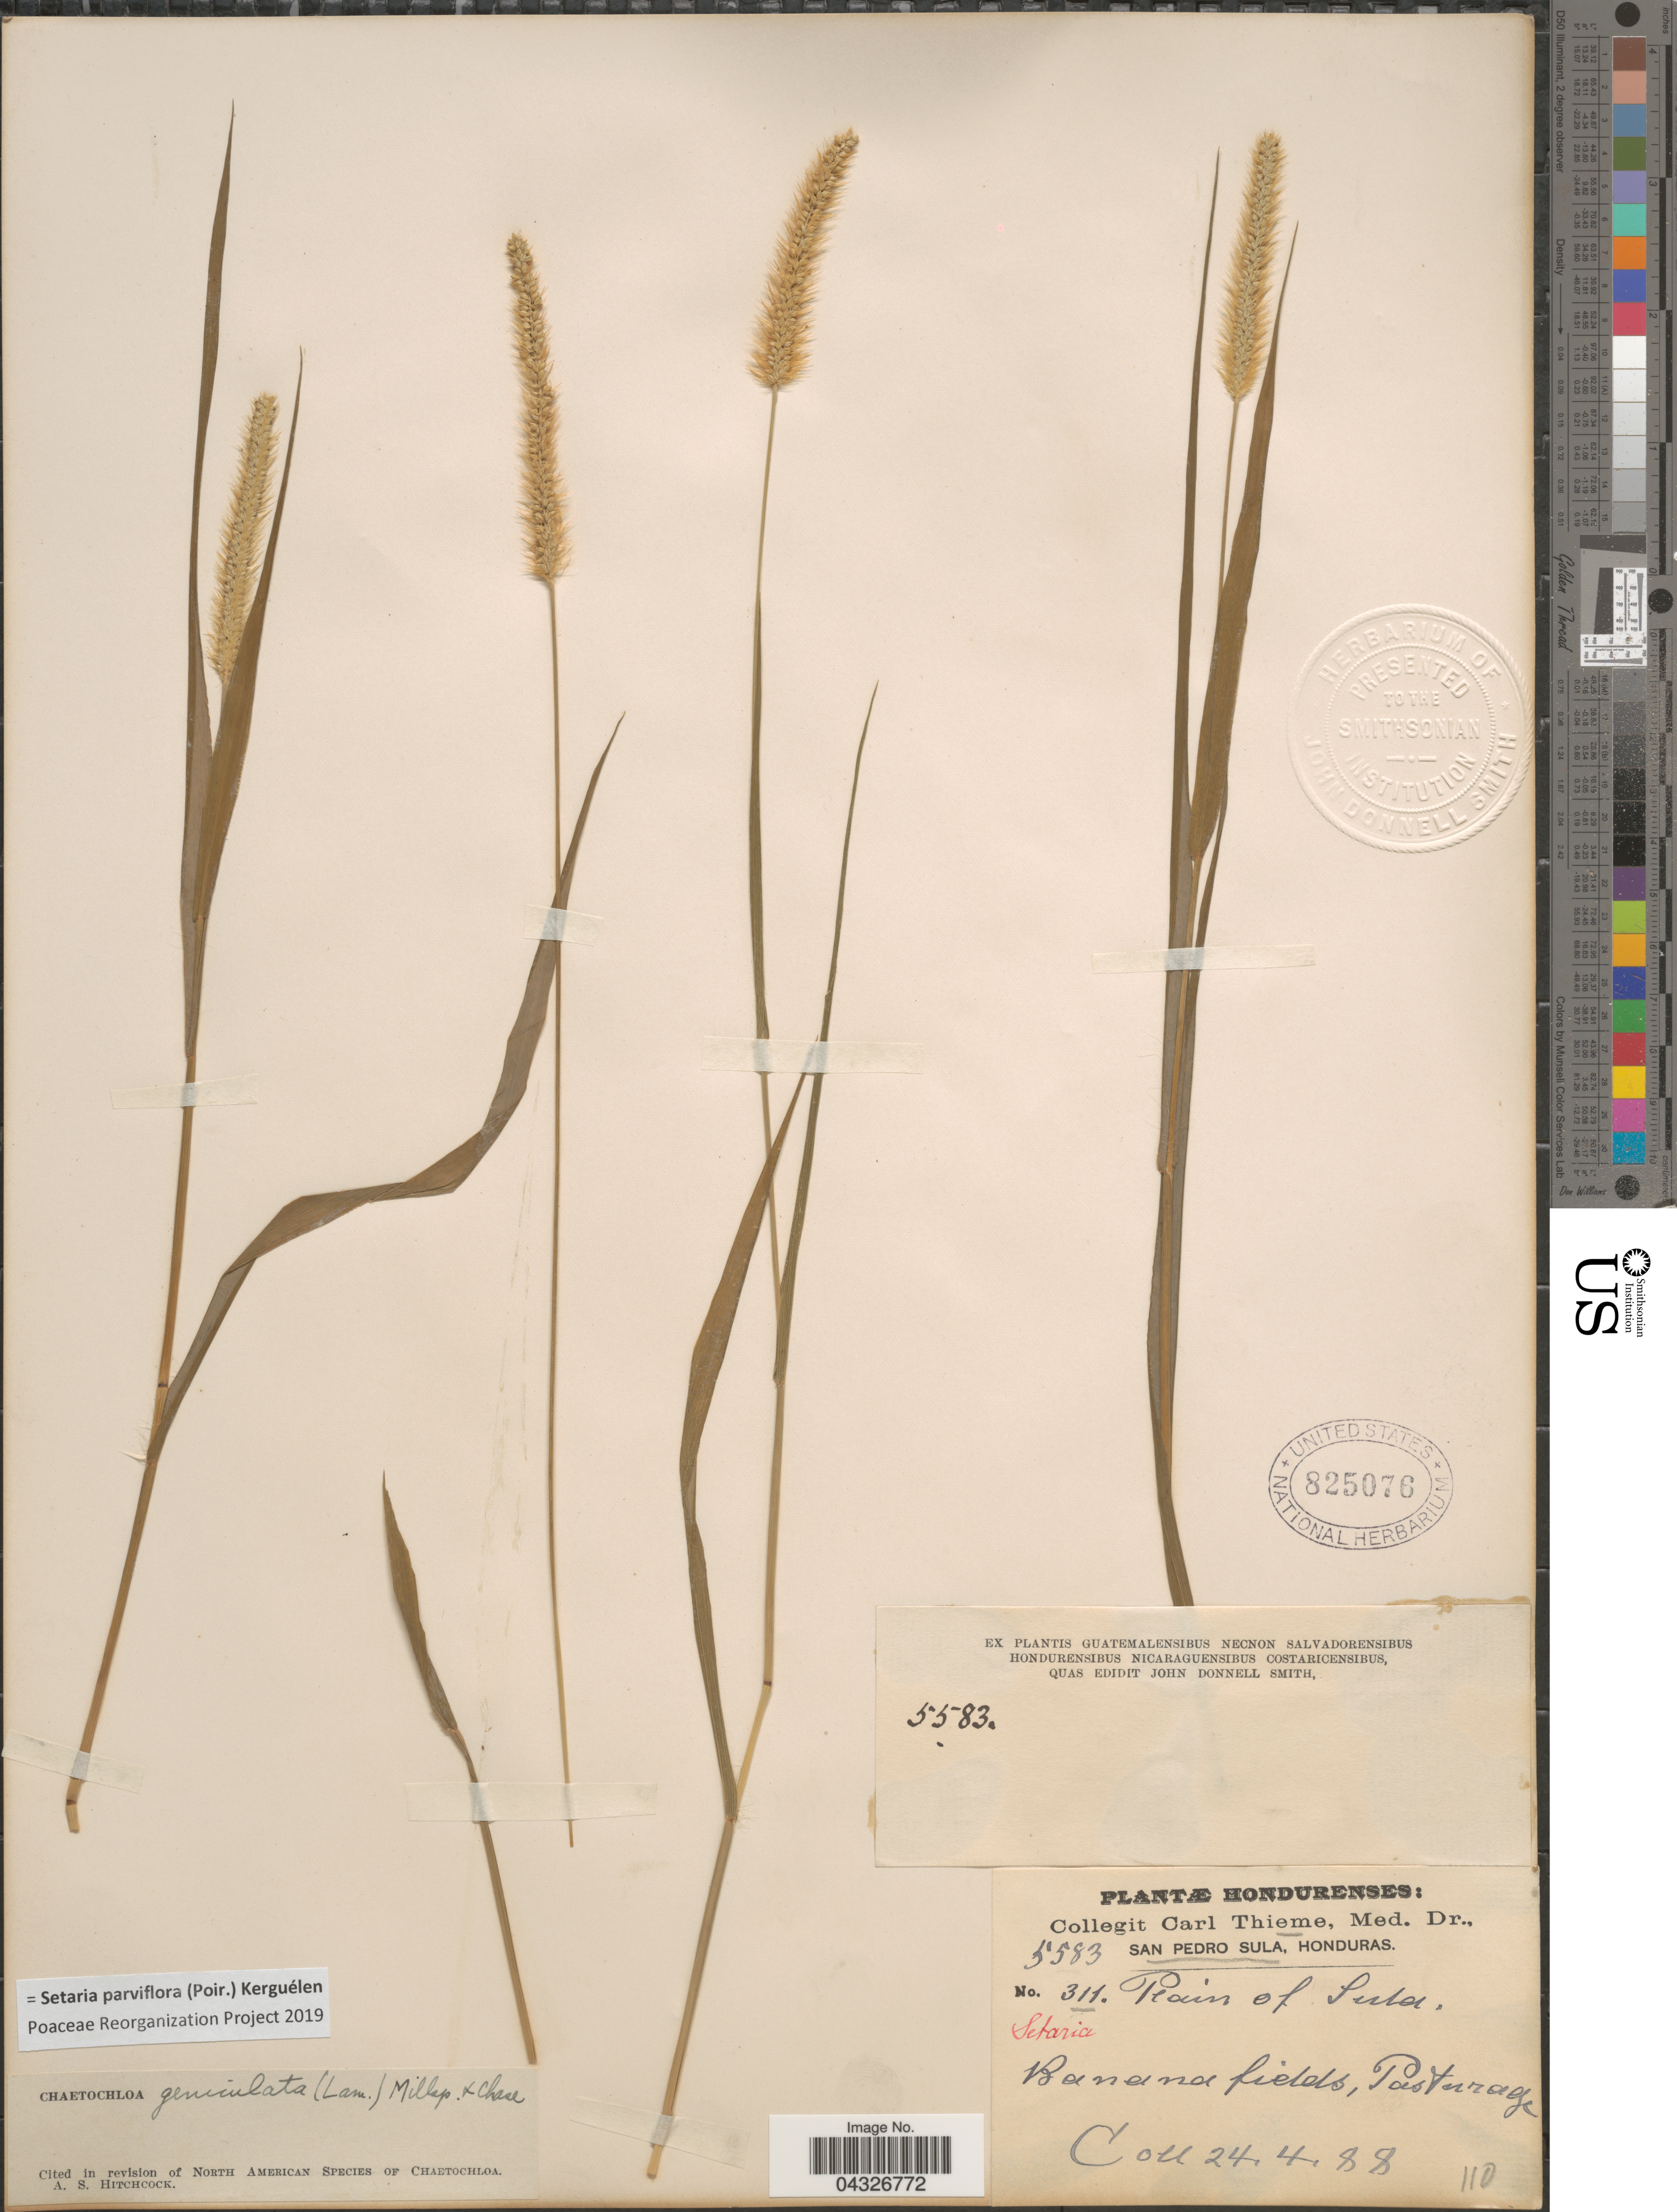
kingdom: Plantae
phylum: Tracheophyta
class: Liliopsida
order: Poales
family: Poaceae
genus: Setaria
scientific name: Setaria parviflora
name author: (Poir.) Kerguélen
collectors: C. Thieme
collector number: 5583/311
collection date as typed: Transcribed d/m/y: 24/4/88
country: Honduras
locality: San Pedro Sula. Plain of Sula. Banana fields, Pasturage.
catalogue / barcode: US 825076